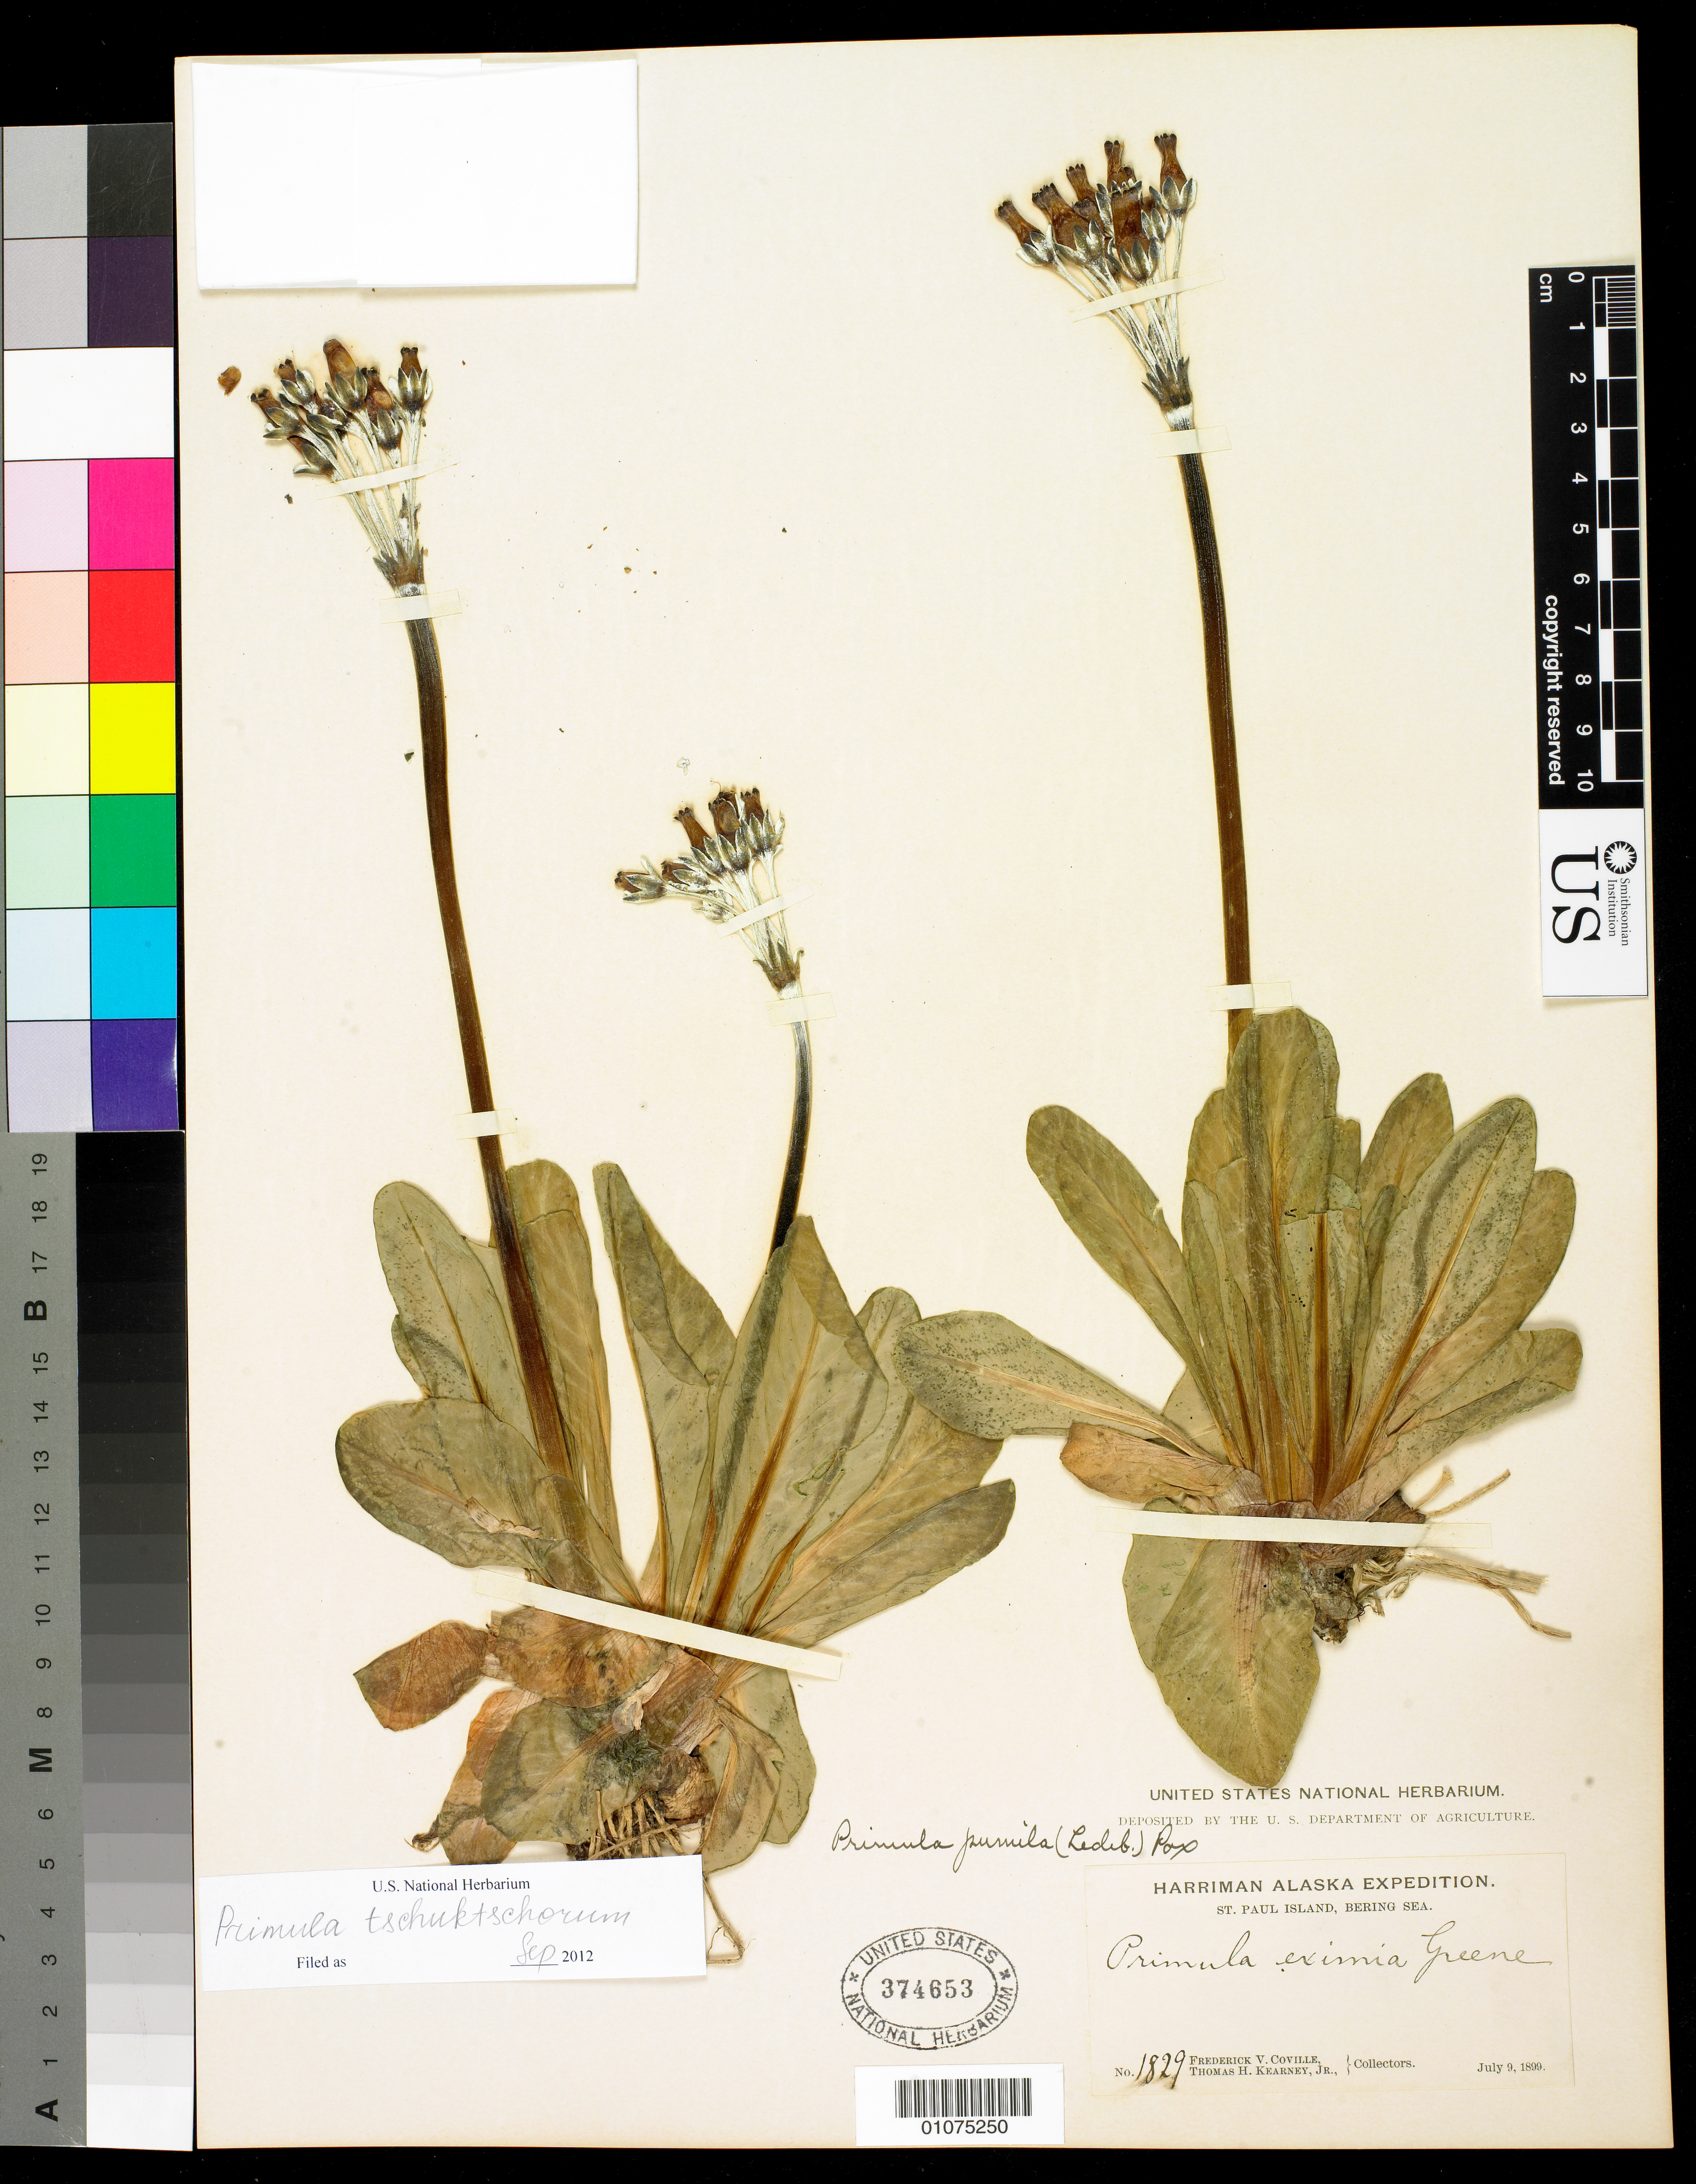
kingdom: Plantae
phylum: Tracheophyta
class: Magnoliopsida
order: Ericales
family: Primulaceae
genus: Primula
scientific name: Primula tschuktschorum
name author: Kjellm.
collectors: F. V. Coville & T. H. Kearney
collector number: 1829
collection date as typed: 9 Jul 1899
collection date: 1899-07-09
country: United States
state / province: Alaska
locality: St. Paul Island, Bering Sea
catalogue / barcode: US 374653